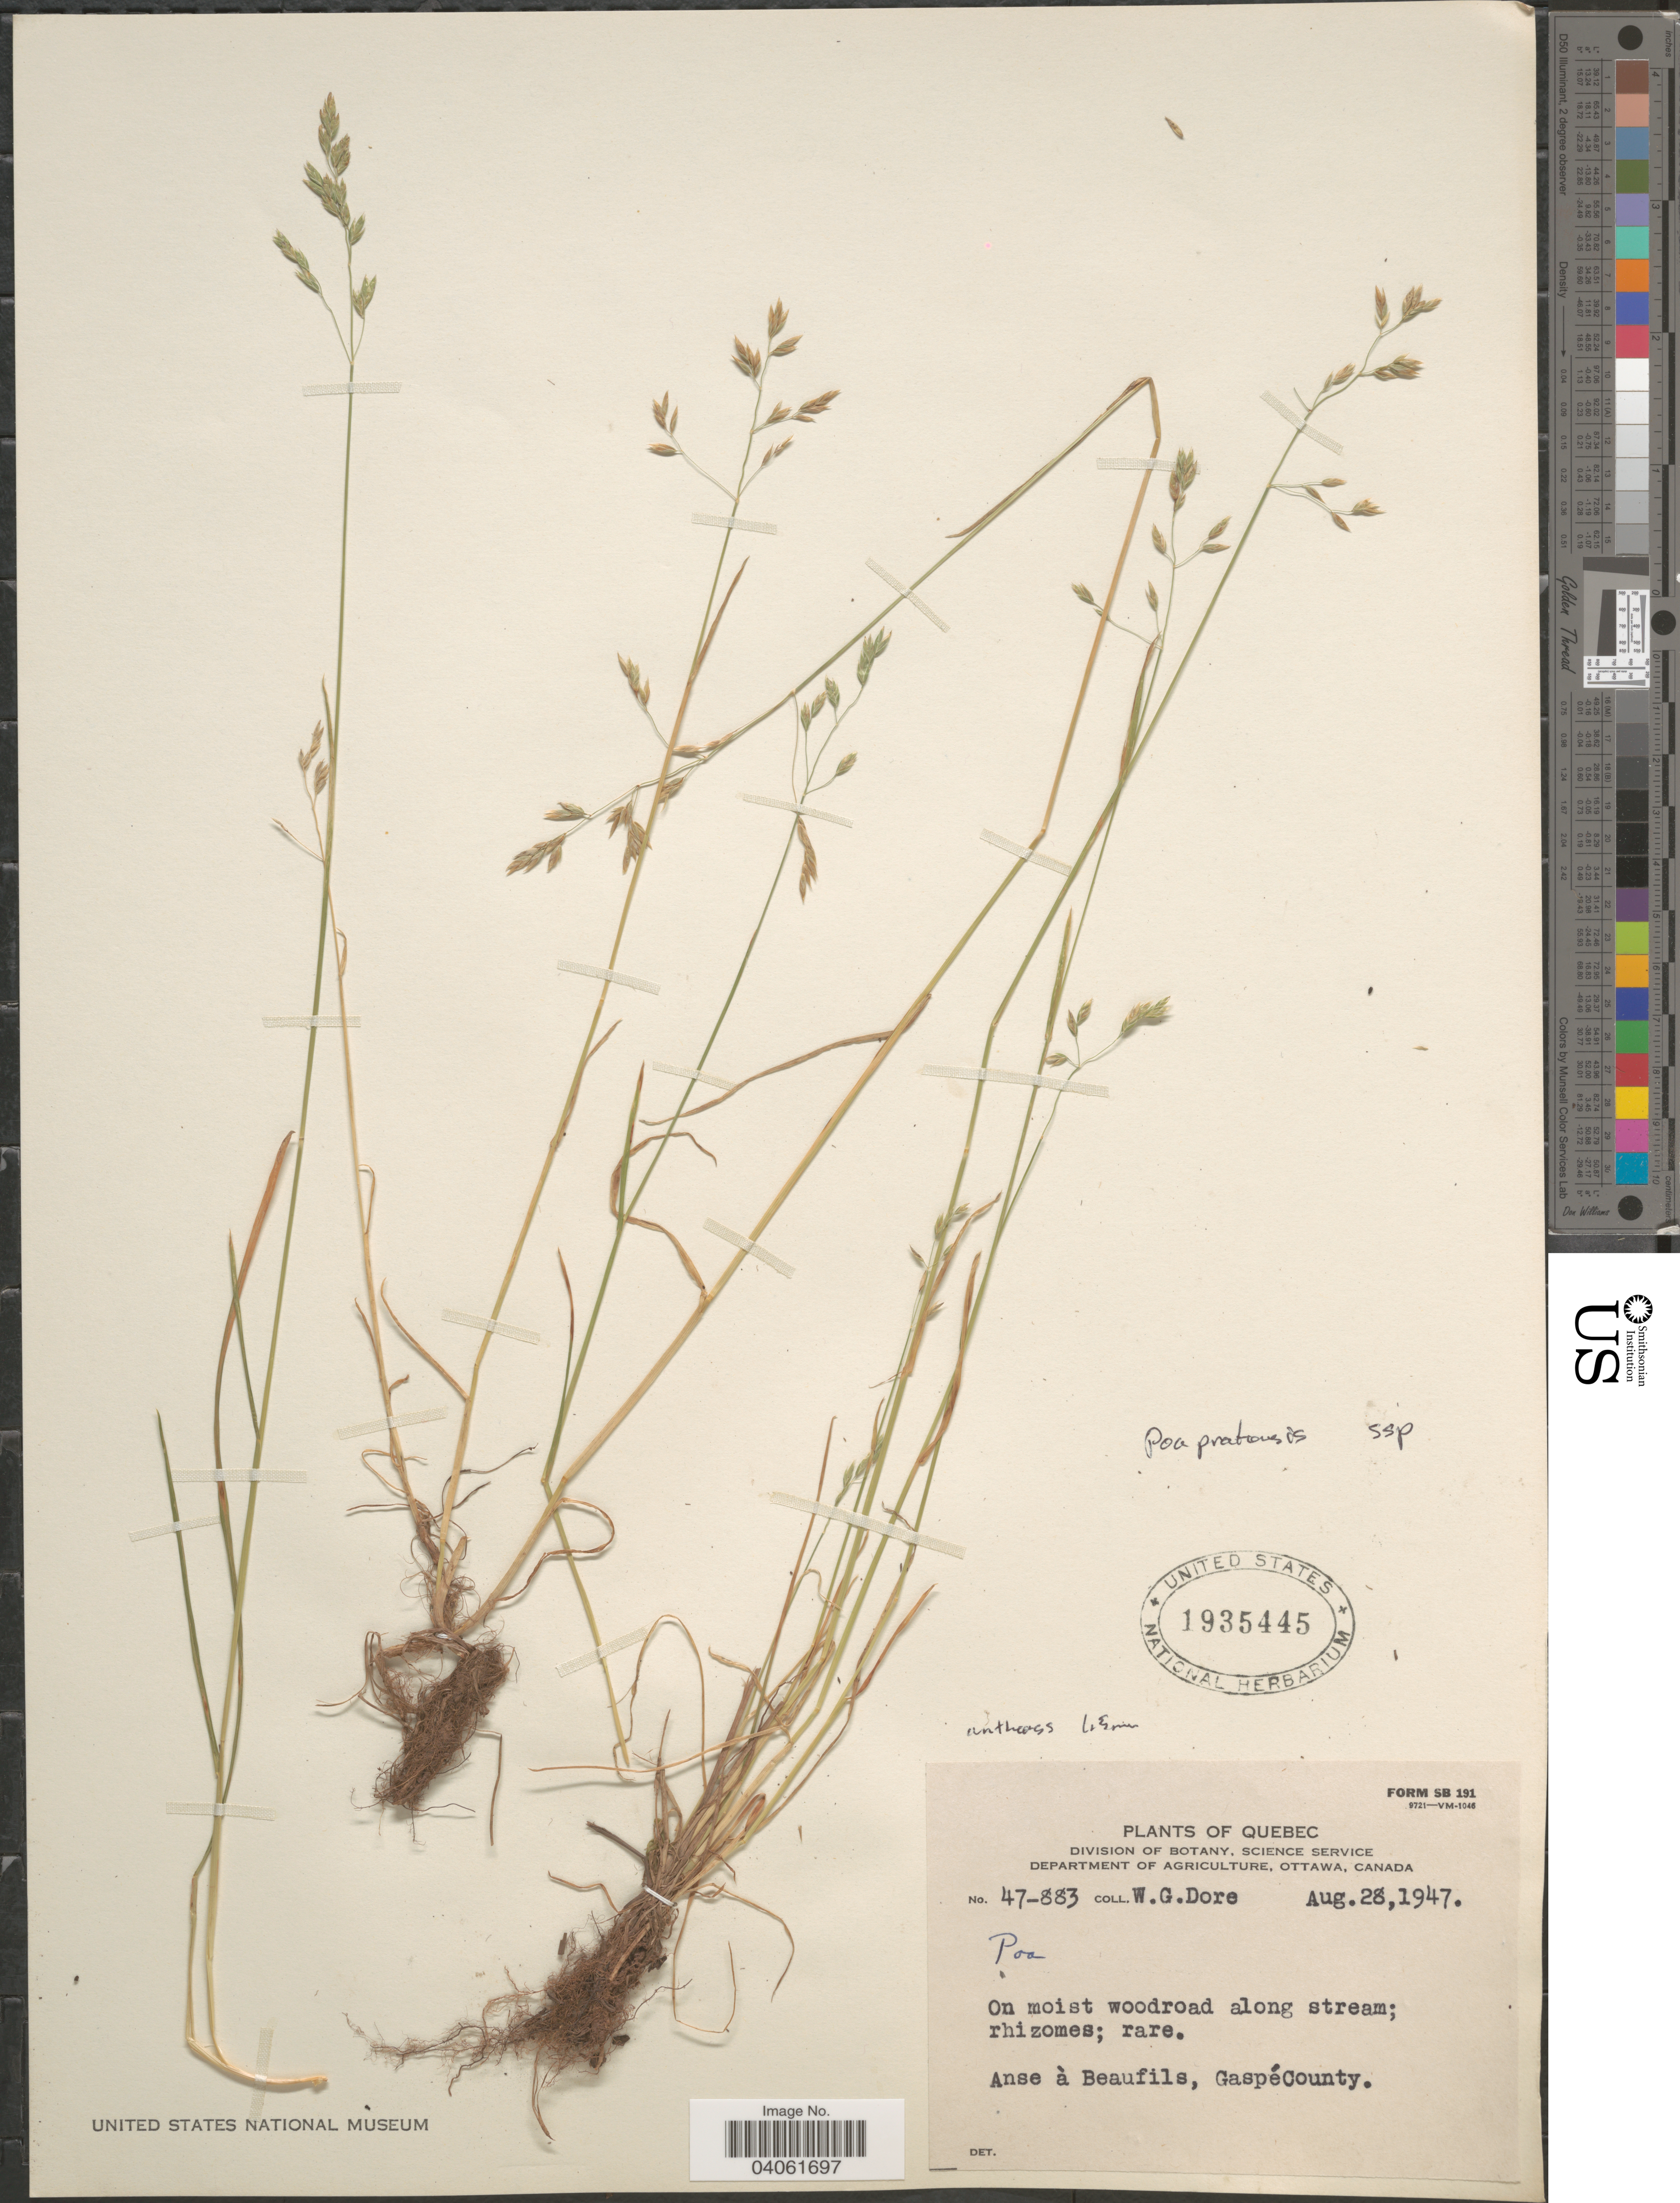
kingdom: Plantae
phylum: Tracheophyta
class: Liliopsida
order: Poales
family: Poaceae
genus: Poa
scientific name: Poa pratensis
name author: L.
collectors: W. Dore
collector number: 47-883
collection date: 1947-08-28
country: Canada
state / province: Quebec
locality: Anse à Beaufils, GaspéCounty.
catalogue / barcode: US 1935445